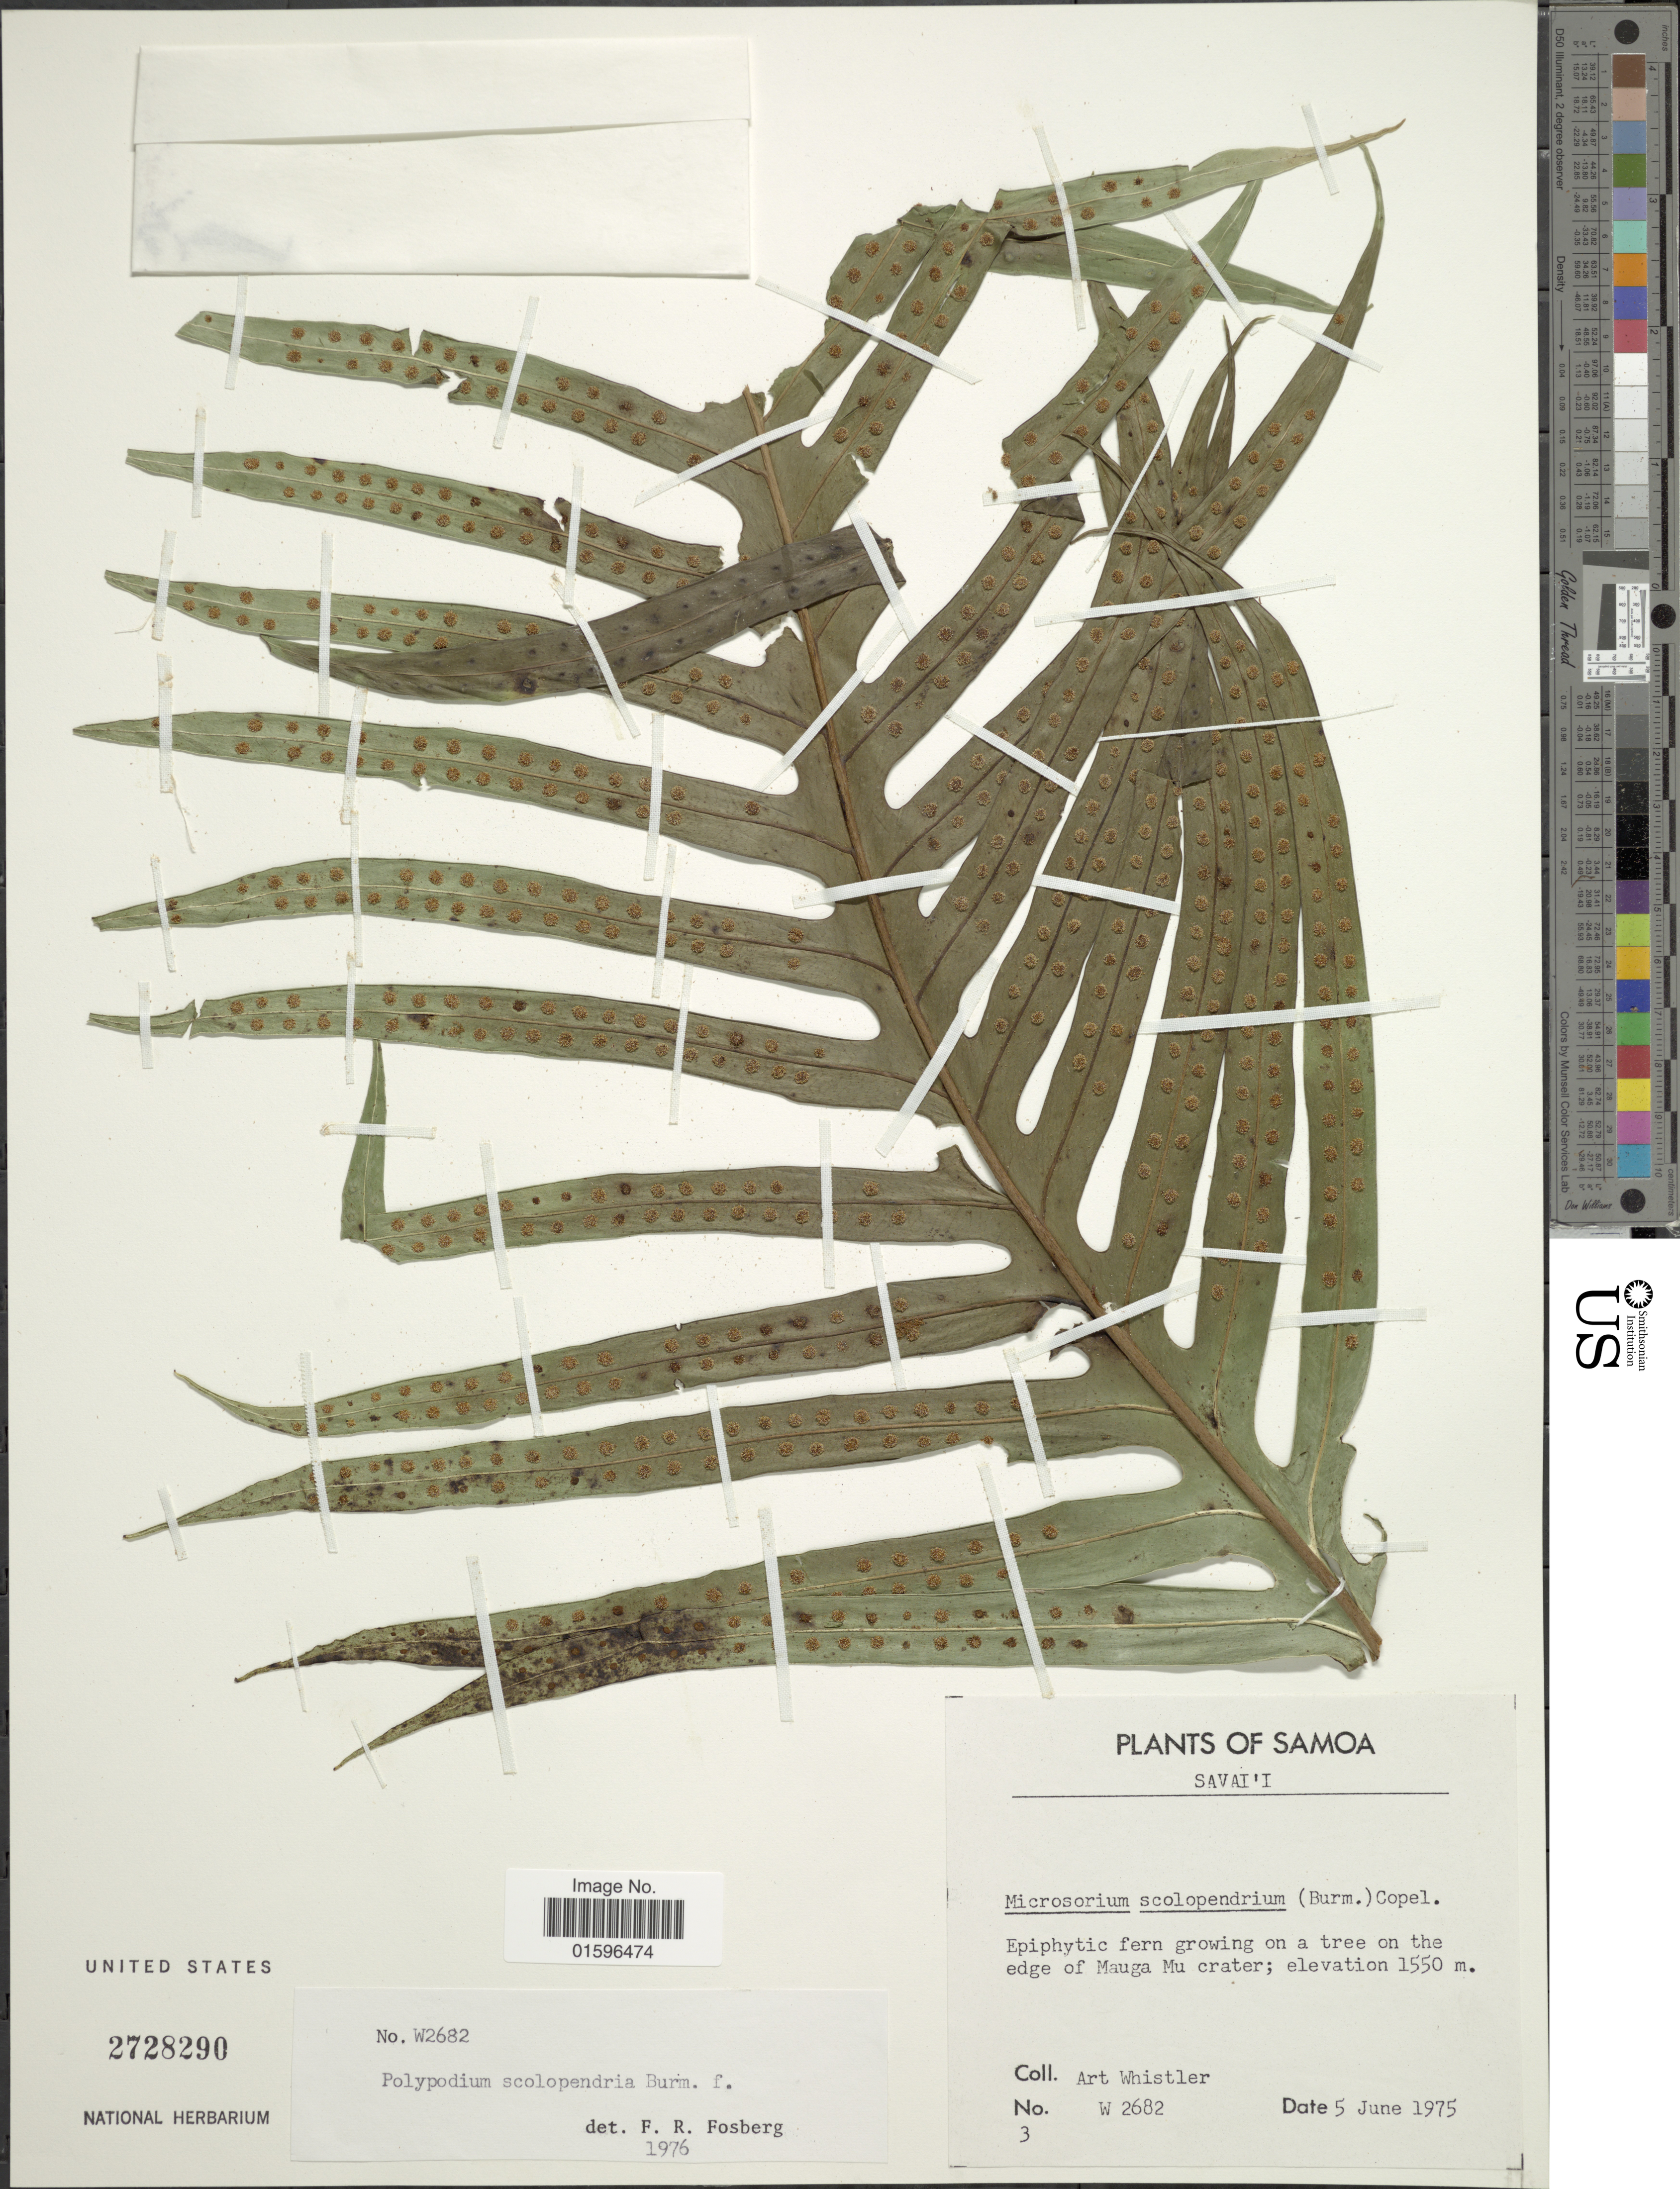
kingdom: Plantae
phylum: Tracheophyta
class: Polypodiopsida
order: Polypodiales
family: Polypodiaceae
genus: Polypodium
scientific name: Polypodium scolopendria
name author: Burm. f.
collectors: A. Whistler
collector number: W 2682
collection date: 1975-06-05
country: Samoa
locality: Samoa, Savai'i, on a tree on the edge of Mauga Mu crater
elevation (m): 1550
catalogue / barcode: US 2728290